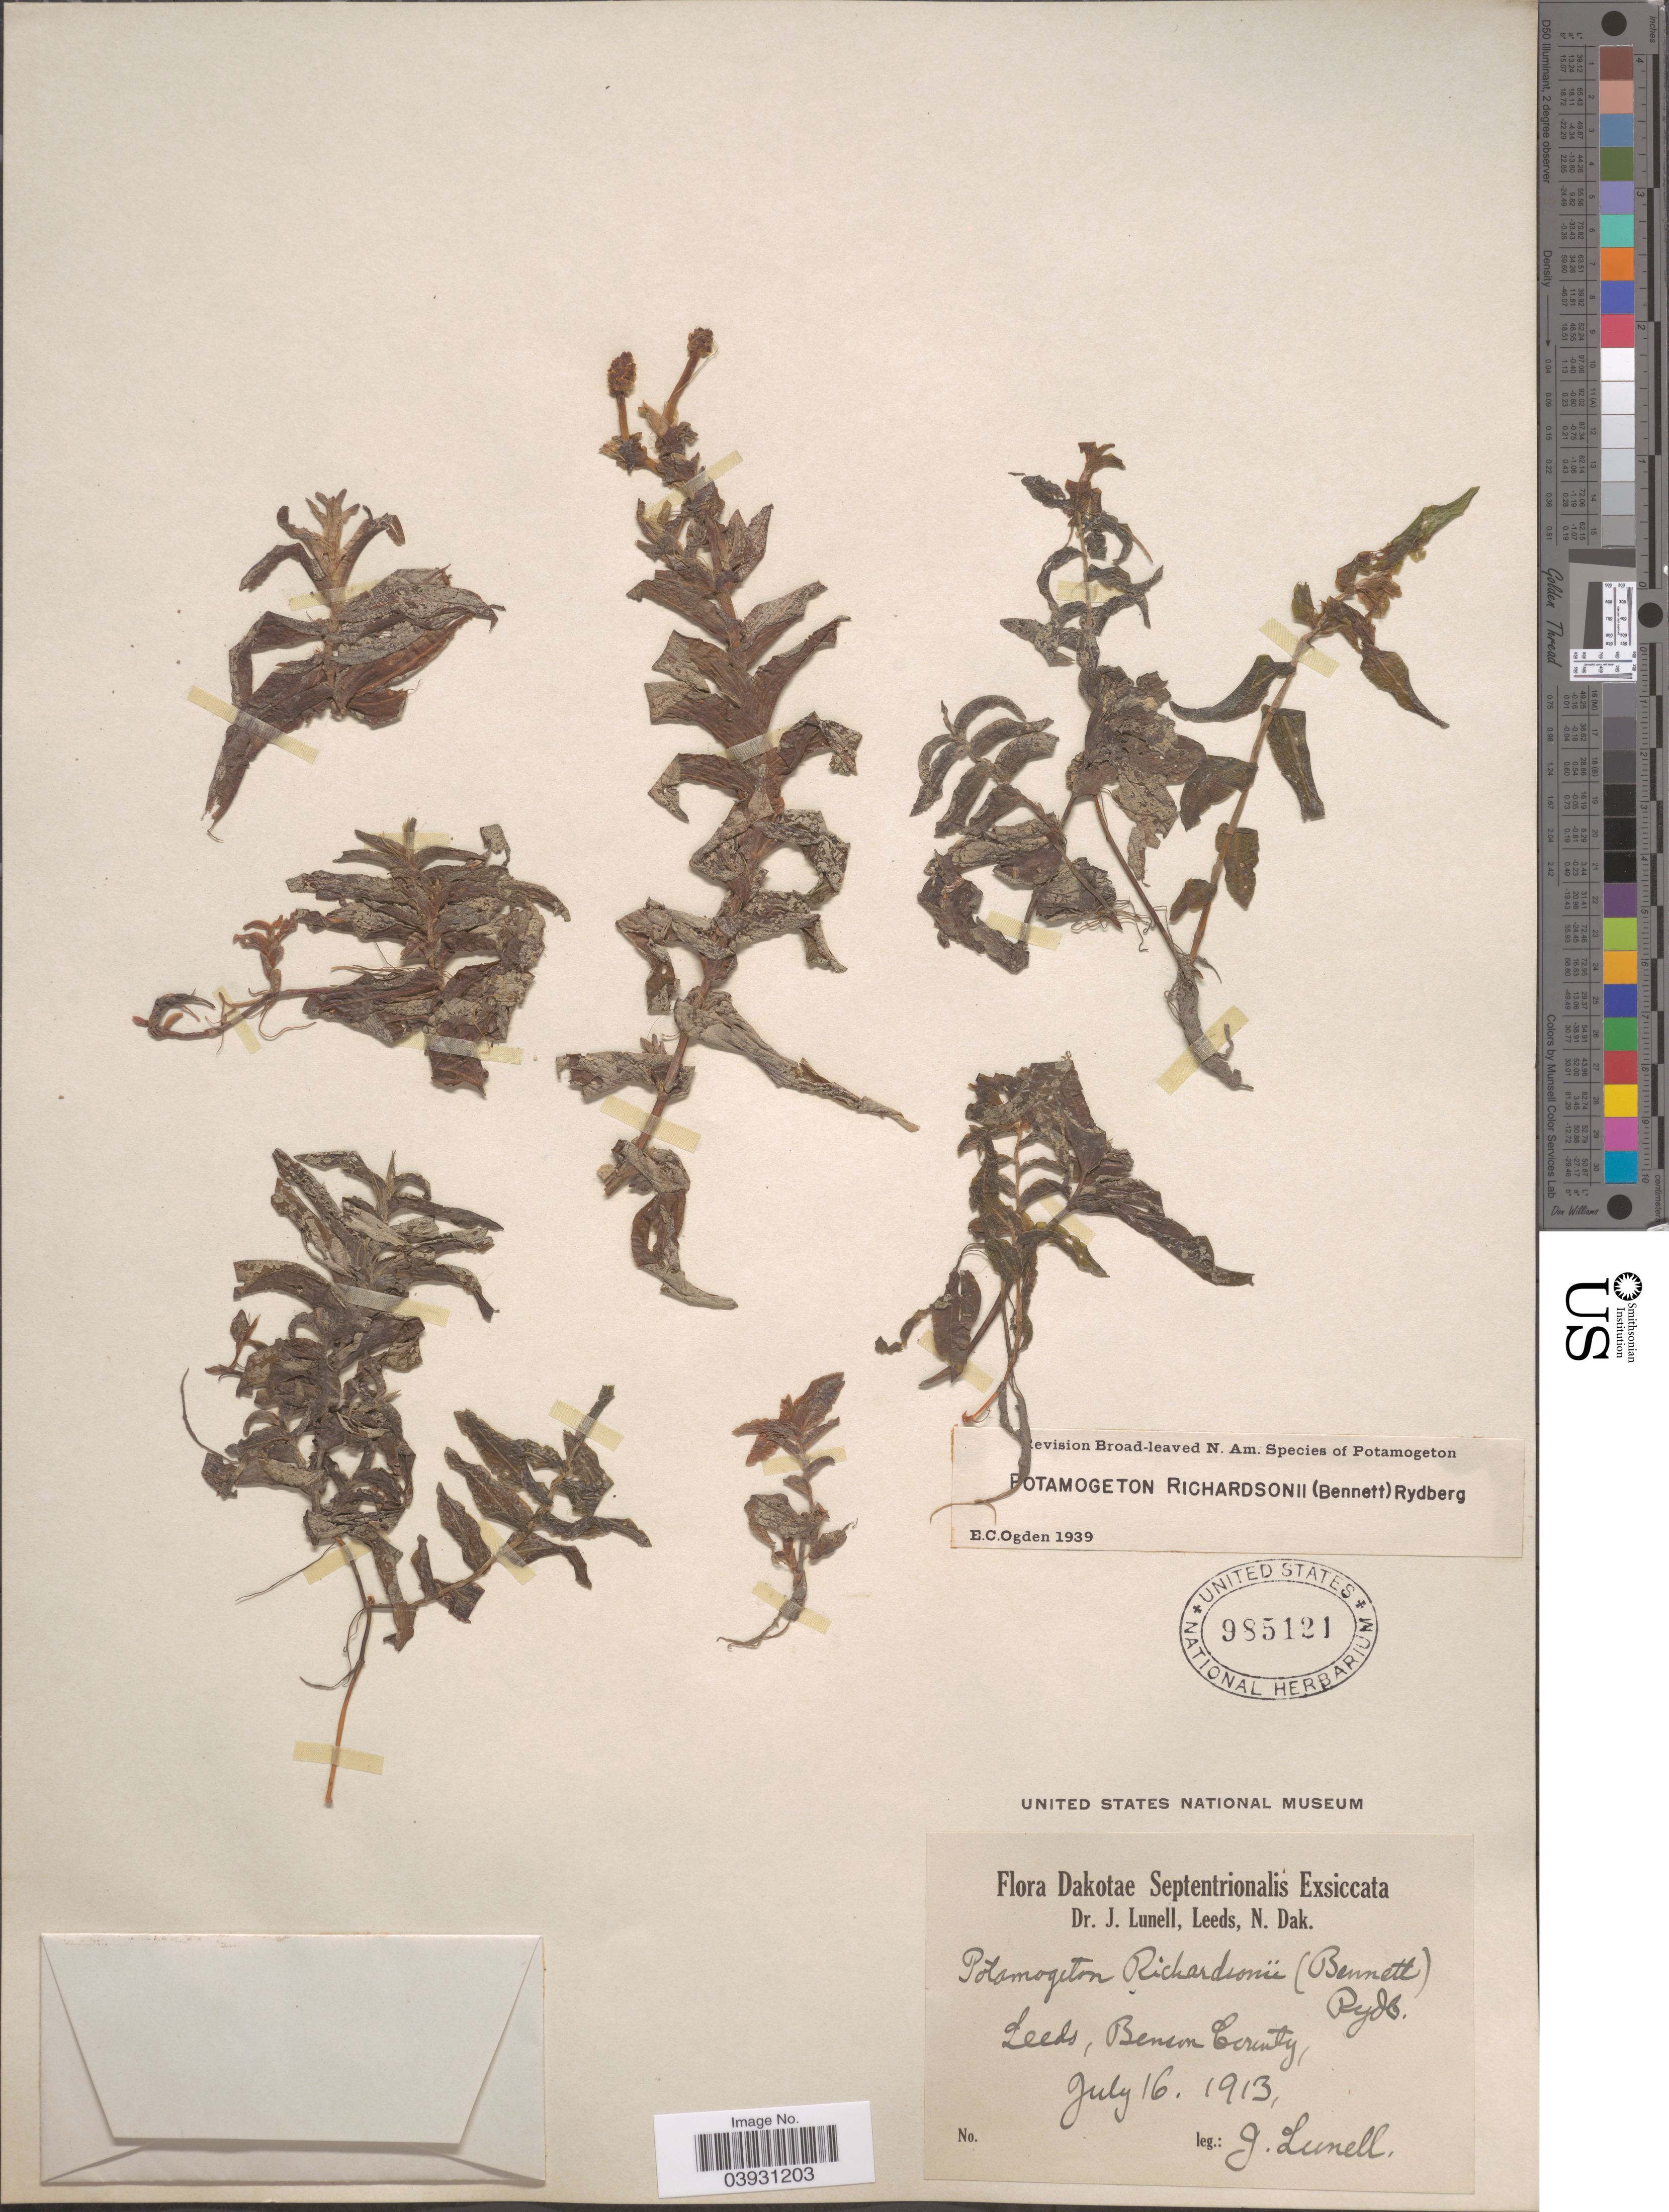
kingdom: Plantae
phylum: Tracheophyta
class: Liliopsida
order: Alismatales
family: Potamogetonaceae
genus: Potamogeton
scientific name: Potamogeton richardsonii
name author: (A.W. Benn.) Rydb.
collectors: J. Lunell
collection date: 1913-07-16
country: United States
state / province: North Dakota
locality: Dakotae Septentrionalis. Leeds, Benson County.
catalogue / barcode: US 985121